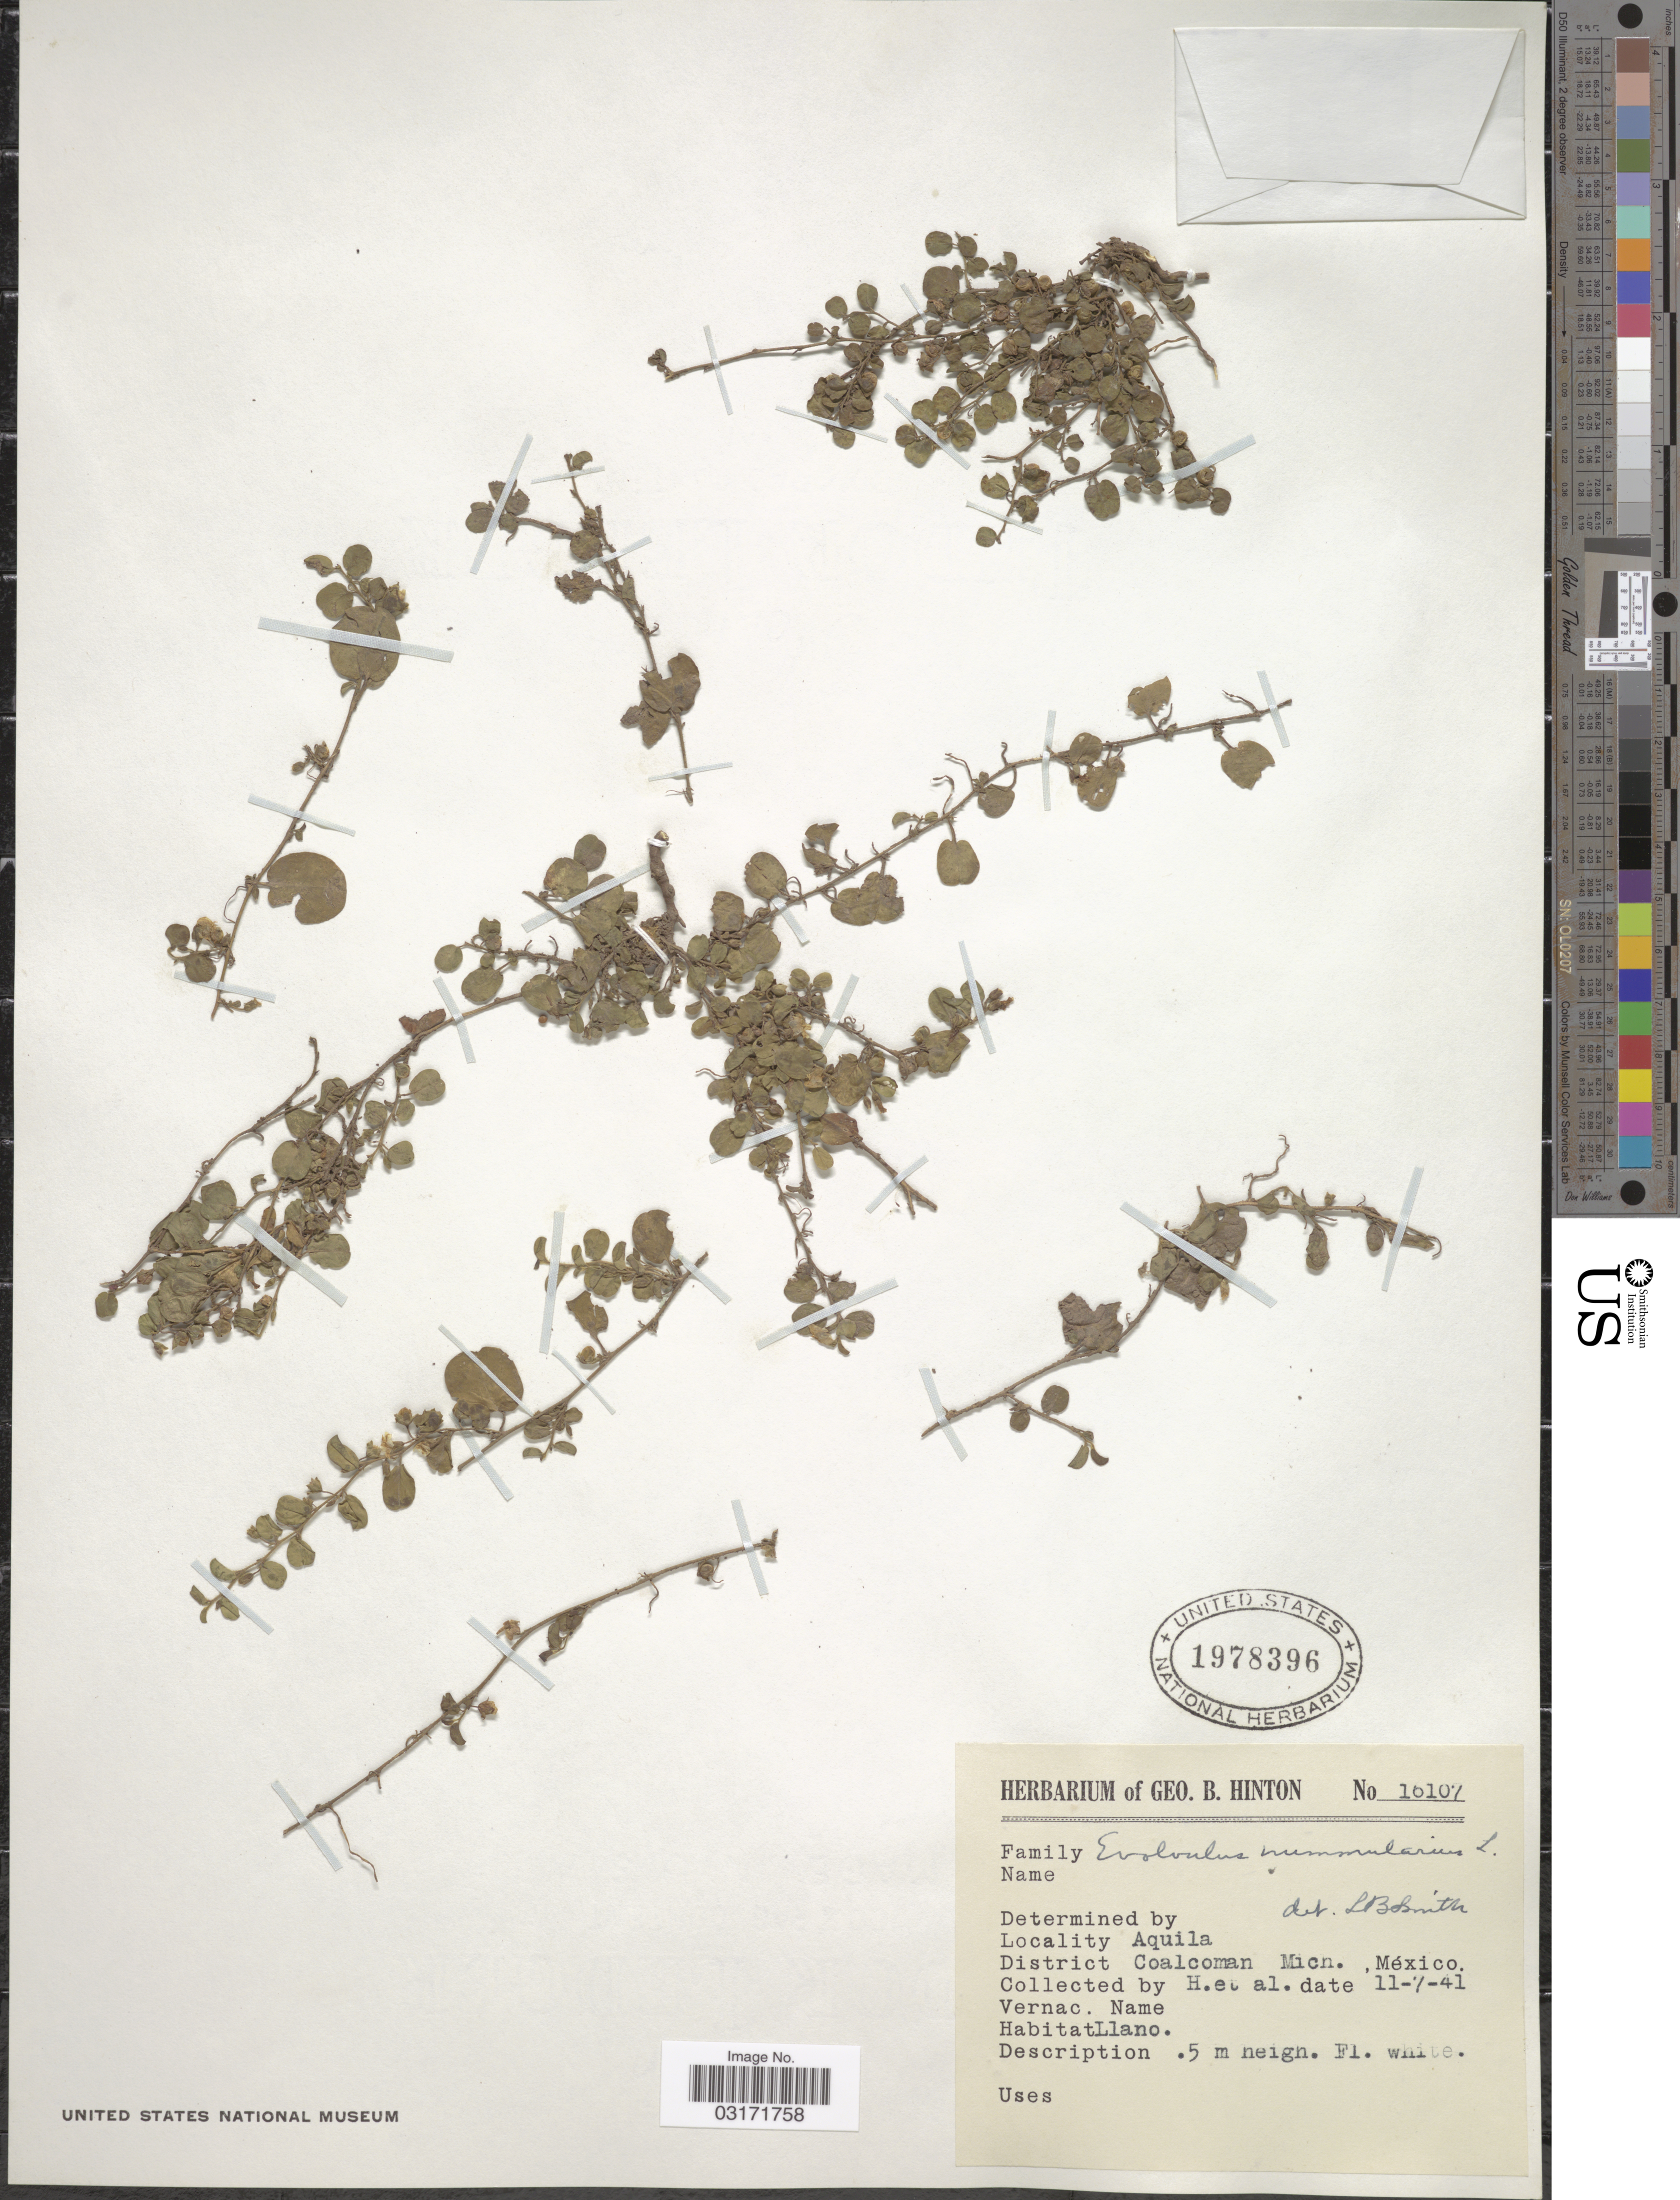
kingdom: Plantae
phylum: Tracheophyta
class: Magnoliopsida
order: Solanales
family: Convolvulaceae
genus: Evolvulus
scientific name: Evolvulus nummularius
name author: (L.) L.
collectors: G. B. Hinton & et al.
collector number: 16107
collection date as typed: Transcribed d/m/y: 11/7/41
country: Mexico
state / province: México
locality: Aquila, District Coalcoman.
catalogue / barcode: US 1978396